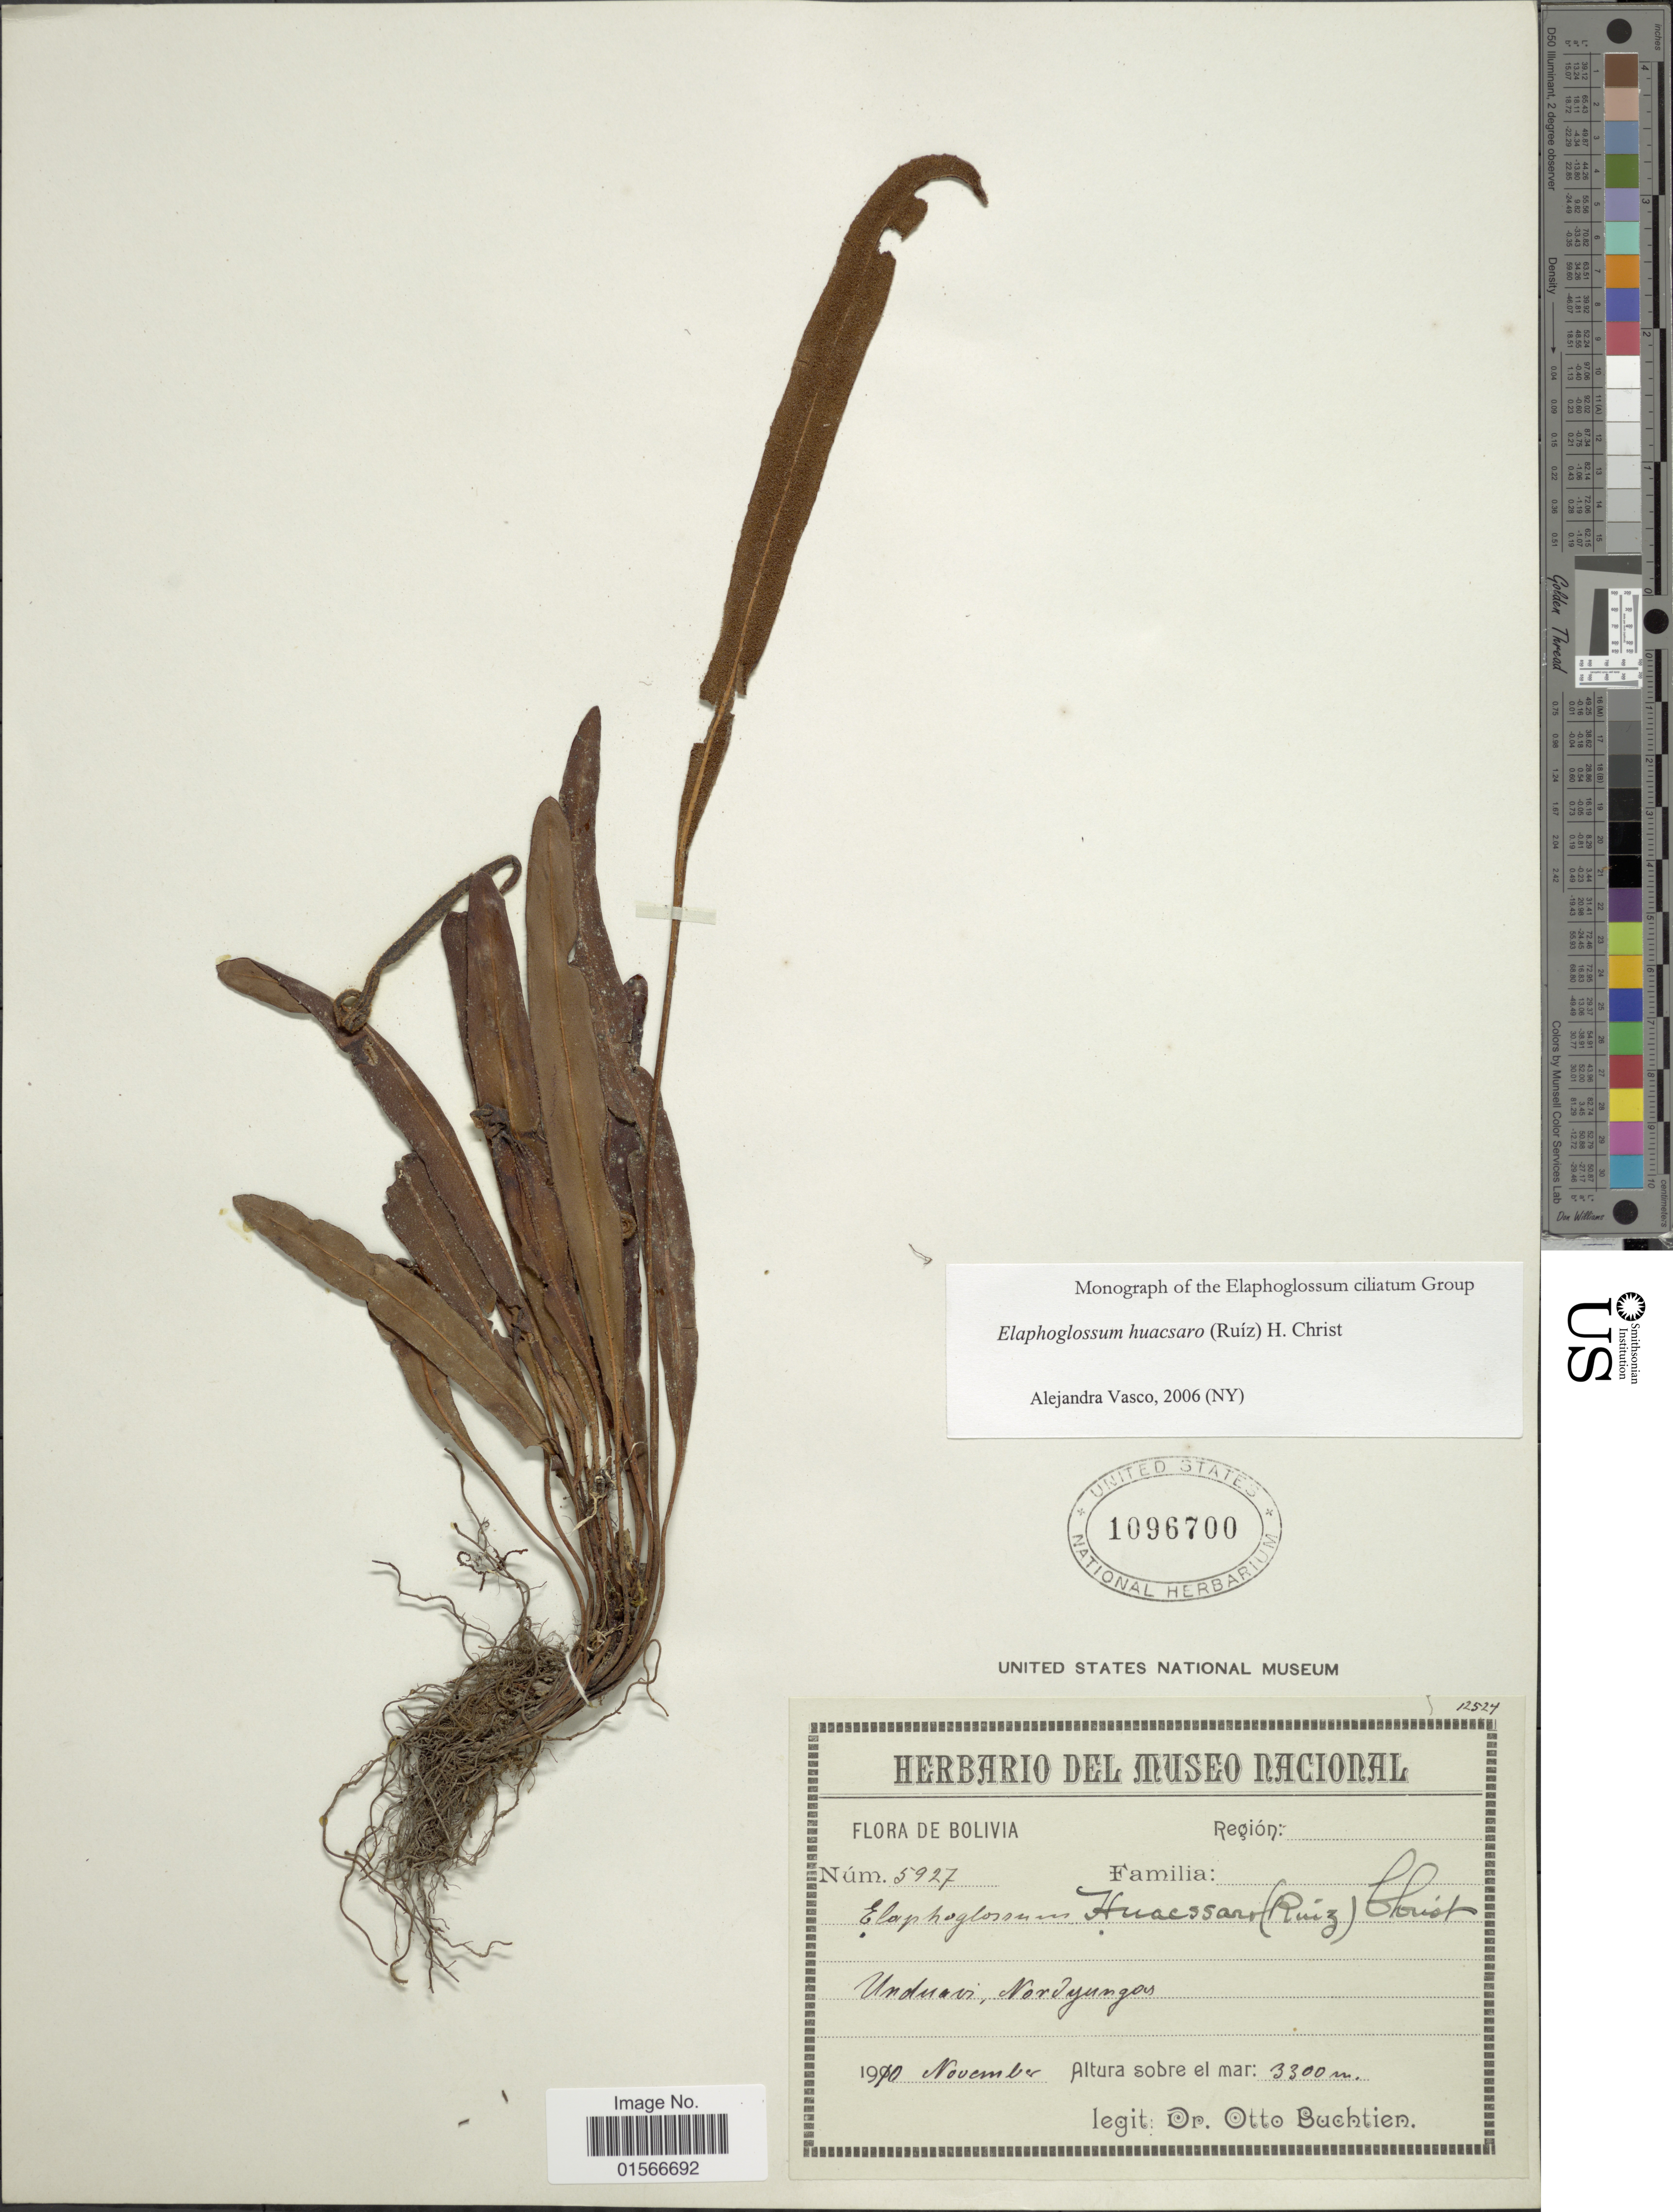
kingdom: Plantae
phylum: Tracheophyta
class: Polypodiopsida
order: Polypodiales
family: Dryopteridaceae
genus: Elaphoglossum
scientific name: Elaphoglossum huacsaro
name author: (Ruiz) Christ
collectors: O. Buchtien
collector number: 5927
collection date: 1910-11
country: Bolivia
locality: Unduavi, nordyungas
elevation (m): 3300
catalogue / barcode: US 1096700